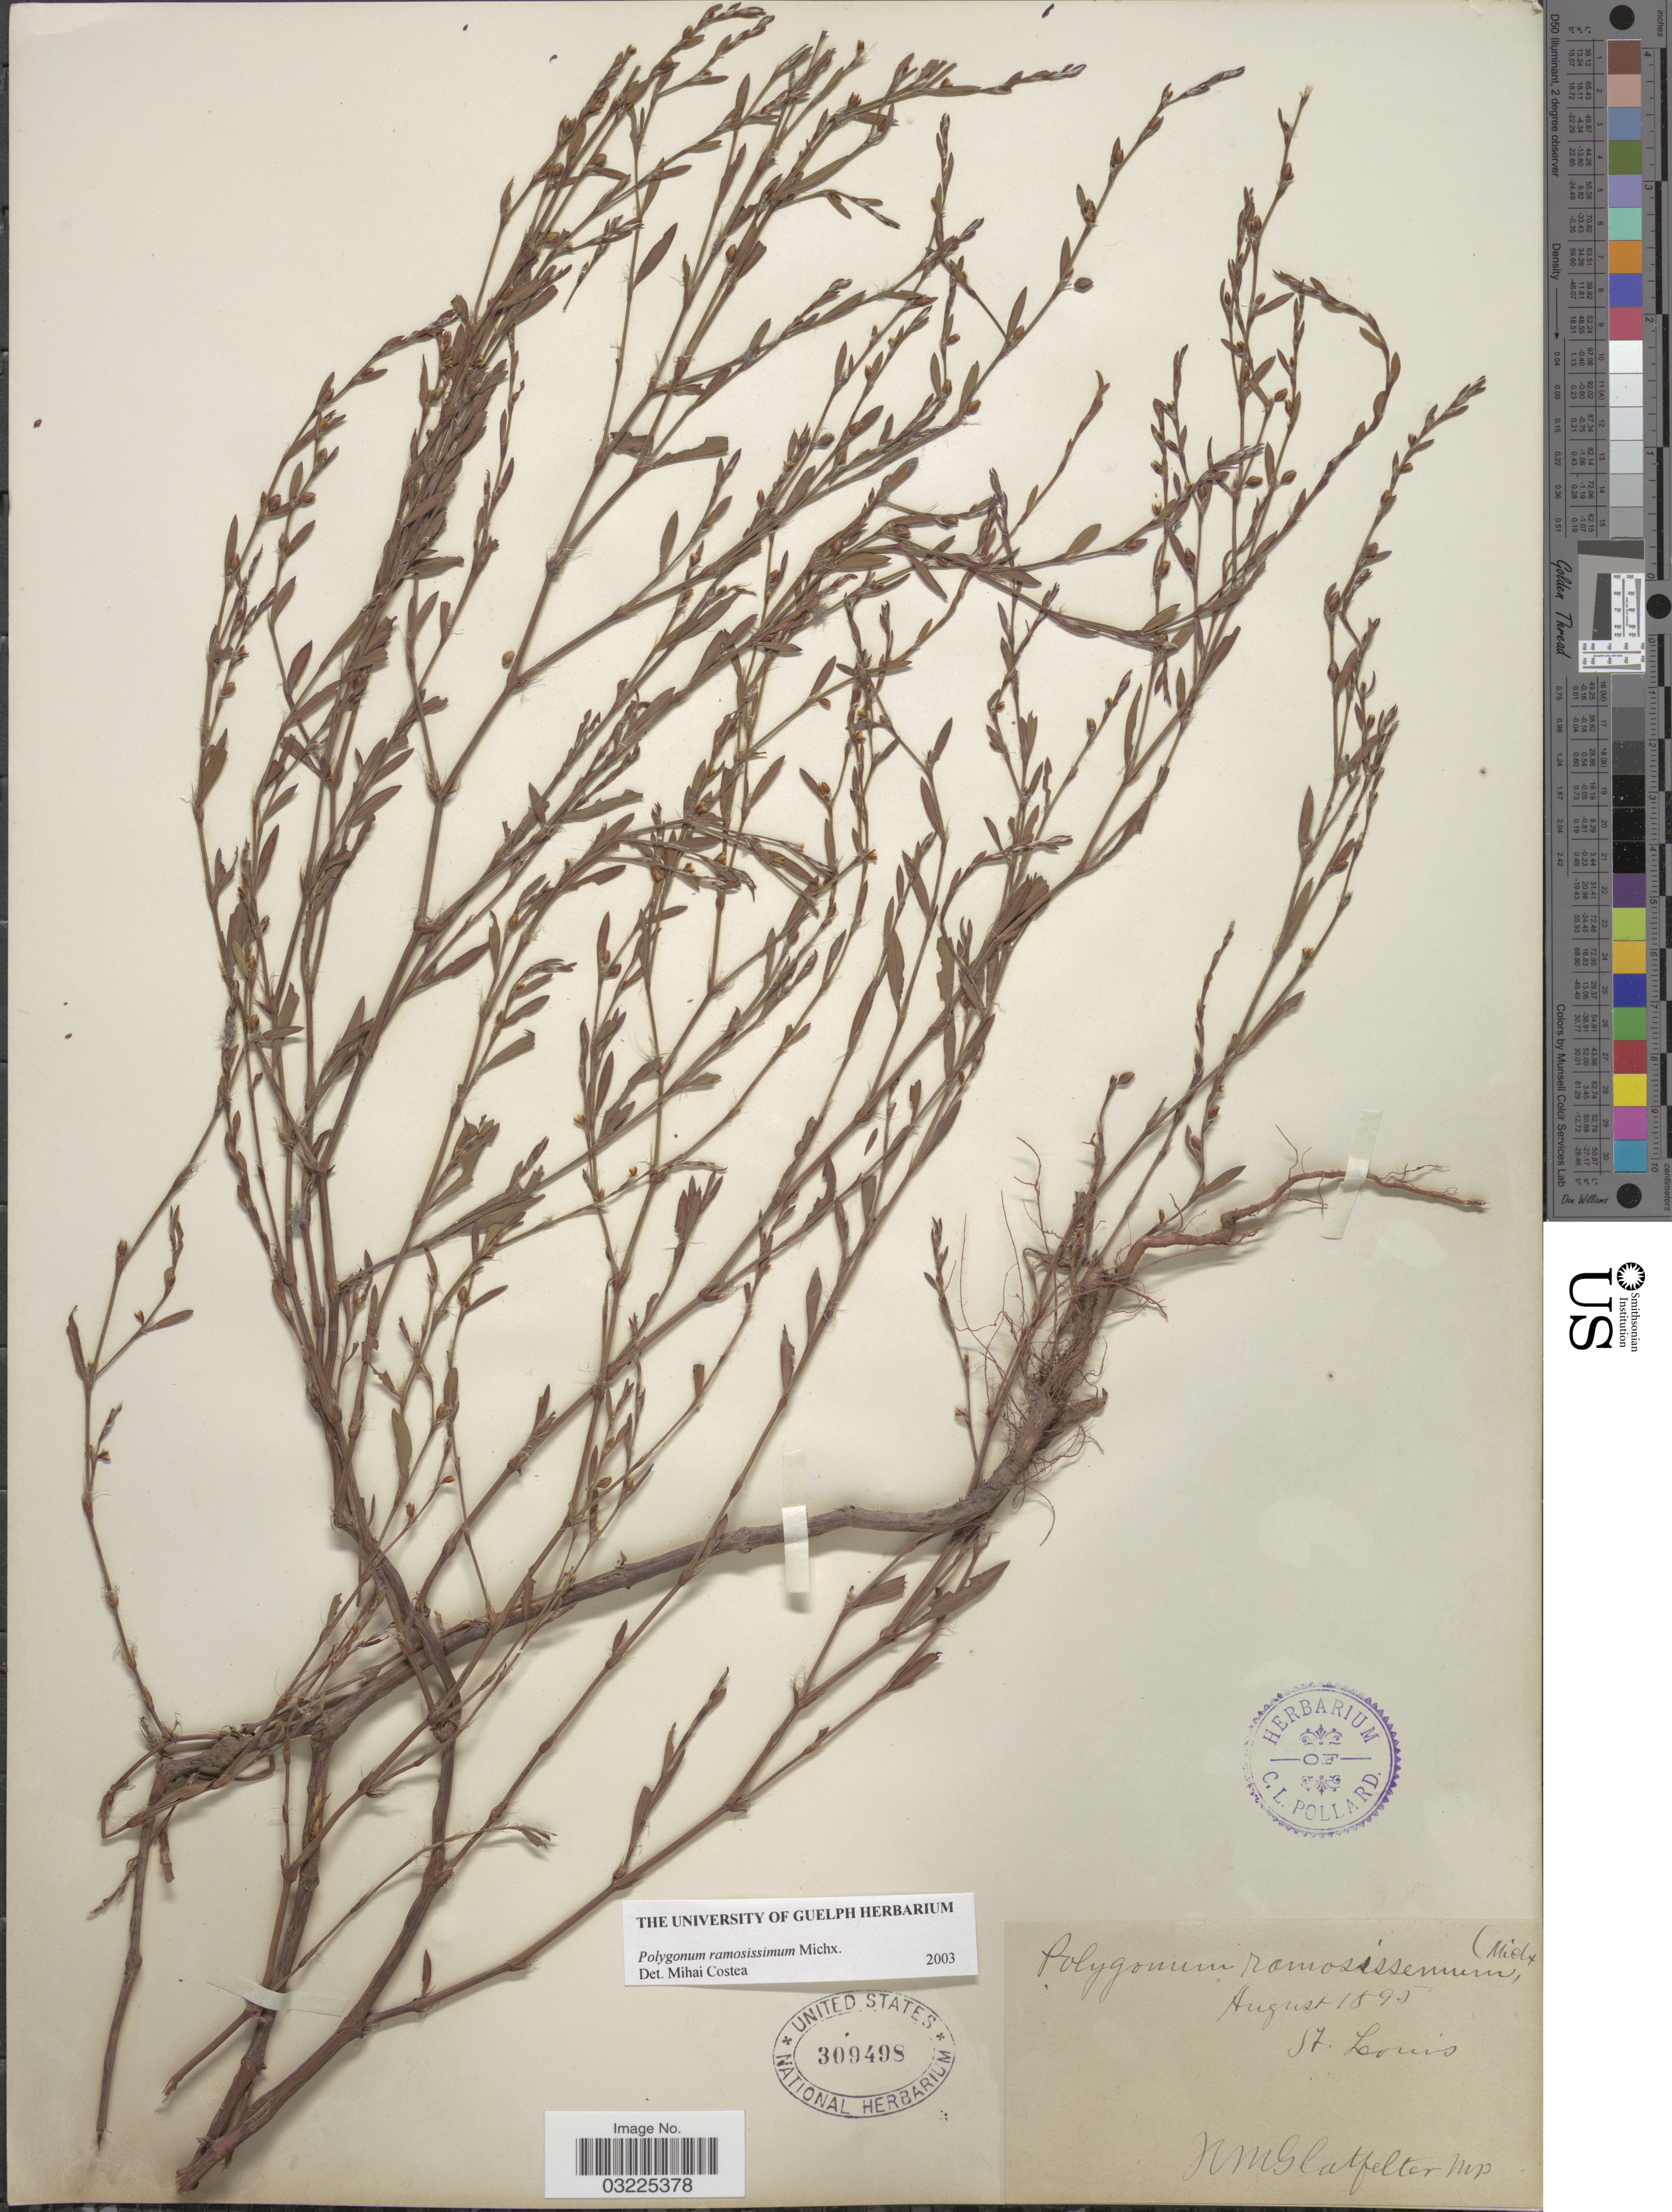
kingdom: Plantae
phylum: Tracheophyta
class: Magnoliopsida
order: Caryophyllales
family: Polygonaceae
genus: Polygonum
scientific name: Polygonum ramosissimum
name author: Michx.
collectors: N. M. Glatfelter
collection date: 1895-08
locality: St. Louis.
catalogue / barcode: US 309498